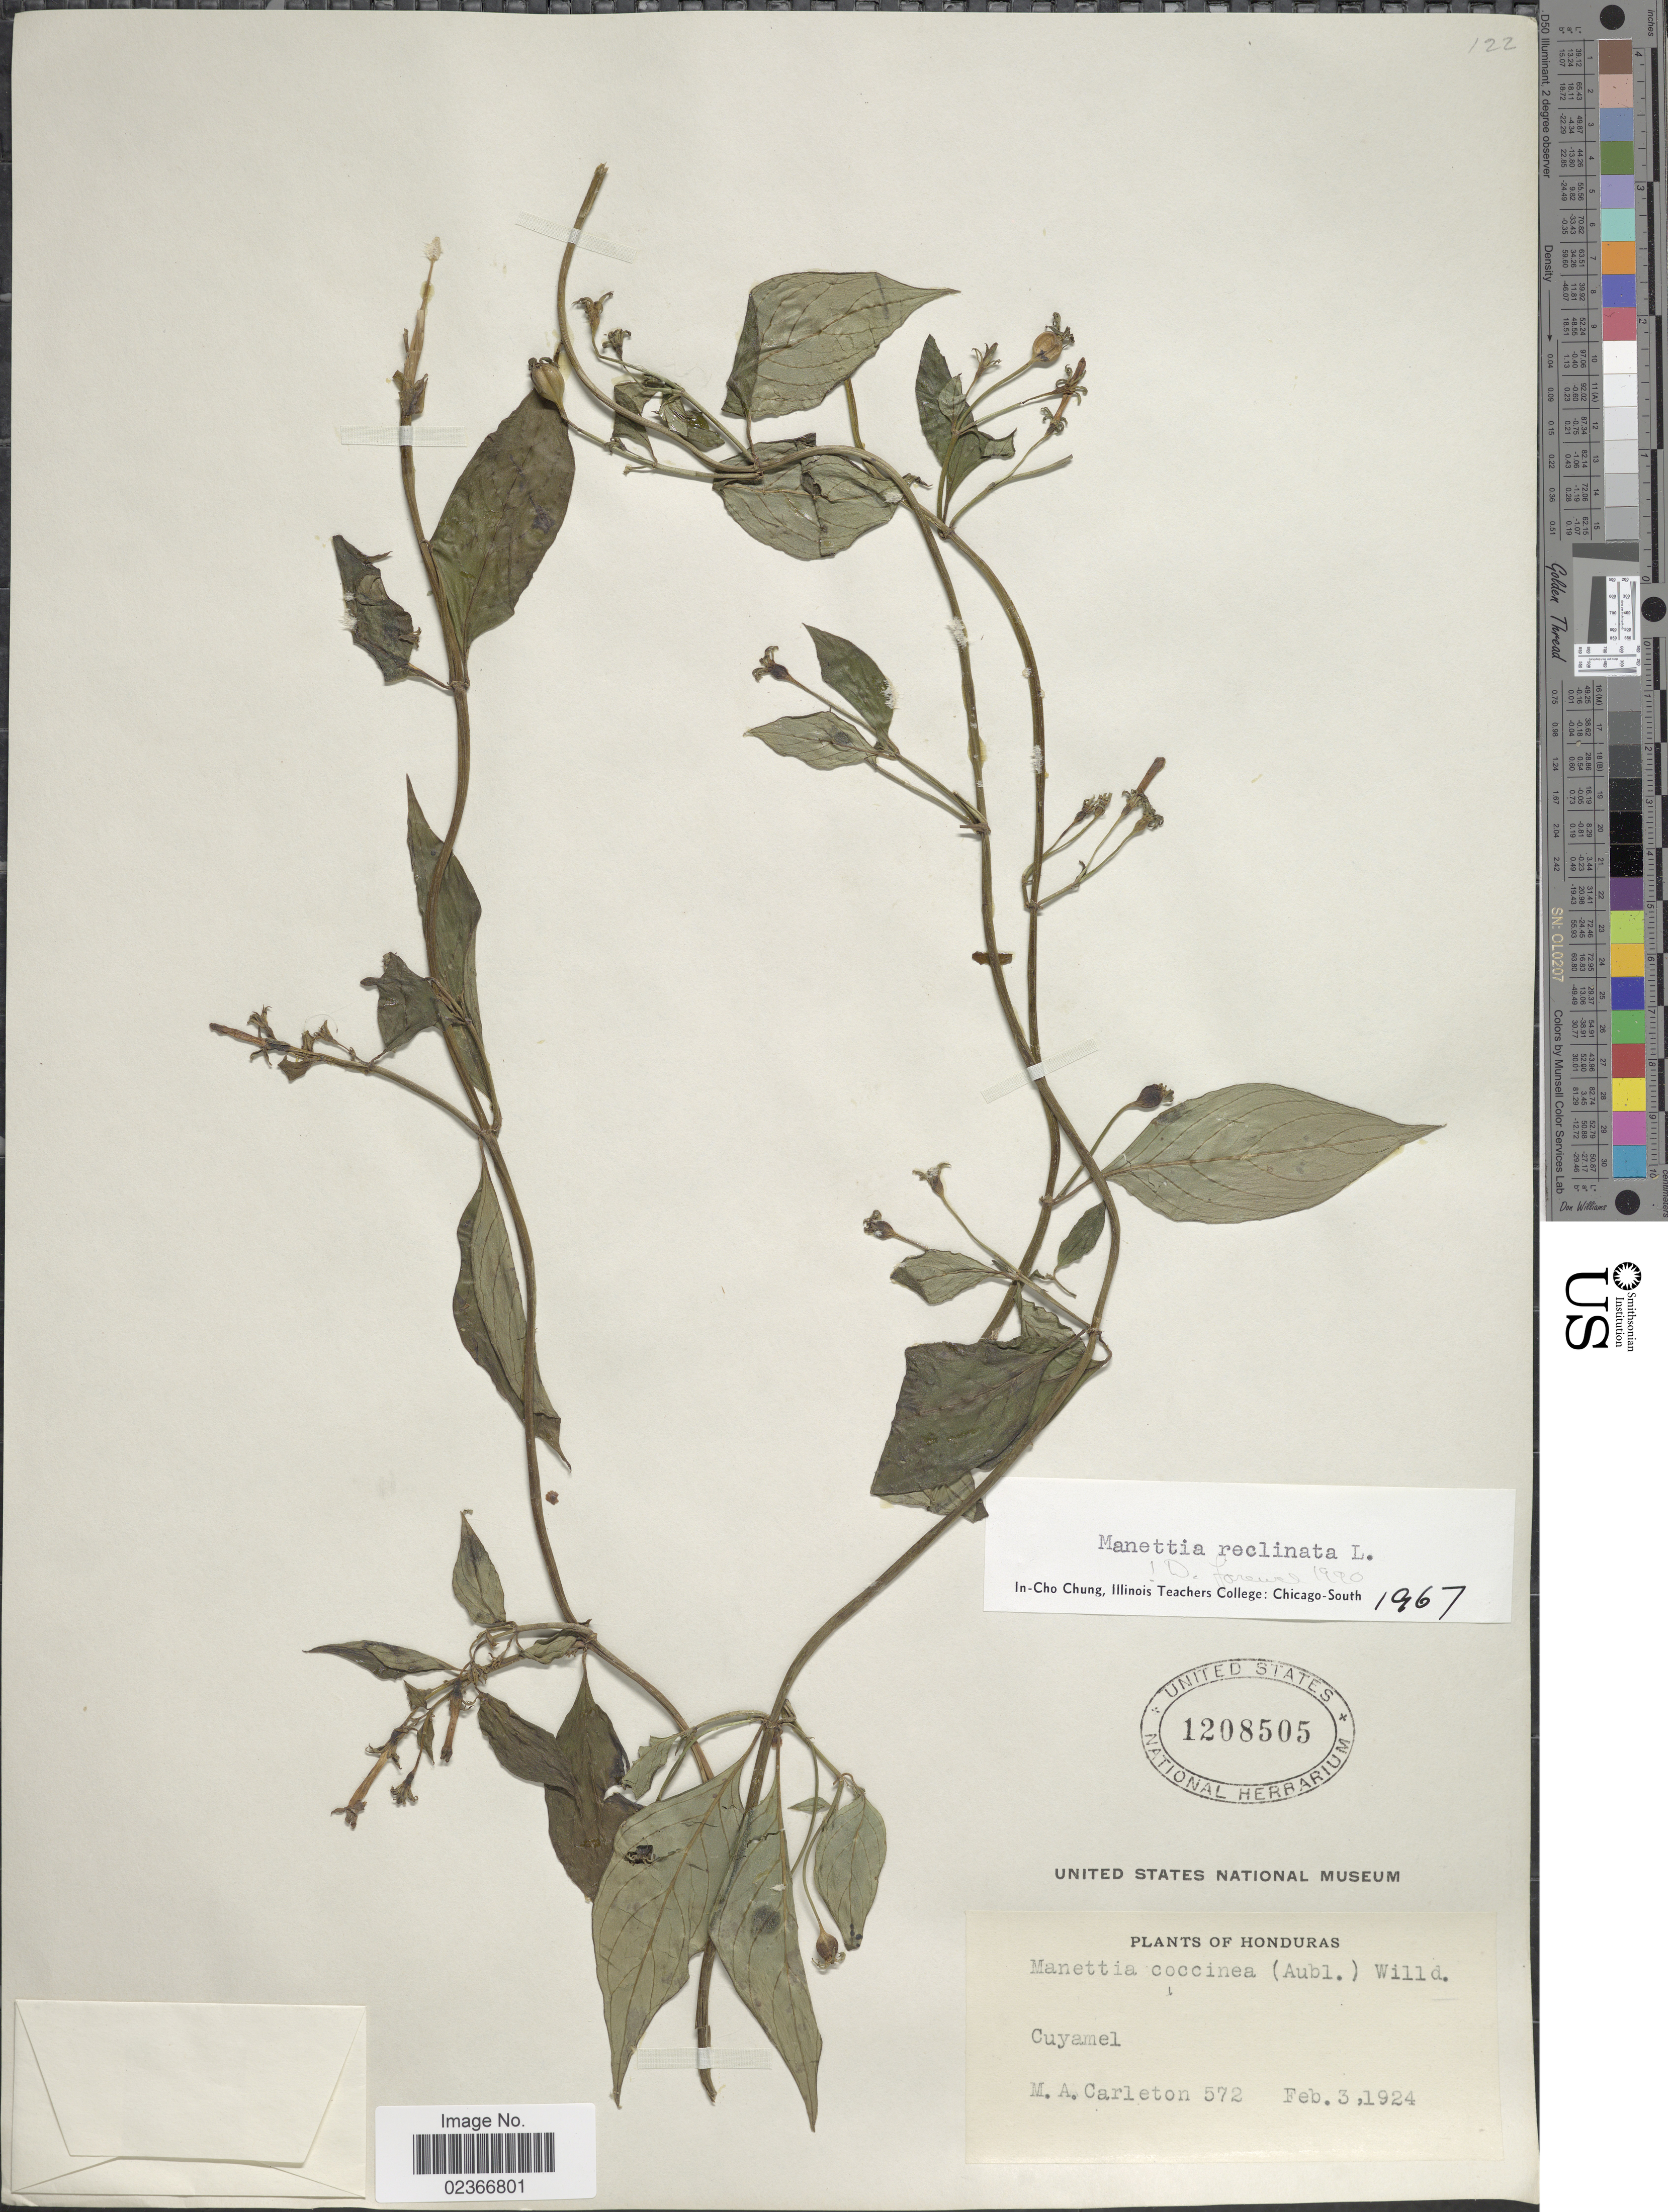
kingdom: Plantae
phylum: Tracheophyta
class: Magnoliopsida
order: Gentianales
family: Rubiaceae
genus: Manettia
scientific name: Manettia reclinata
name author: L.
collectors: M. A. Carleton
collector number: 572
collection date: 1924-02-03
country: Honduras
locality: Cuyamel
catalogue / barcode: US 1208505